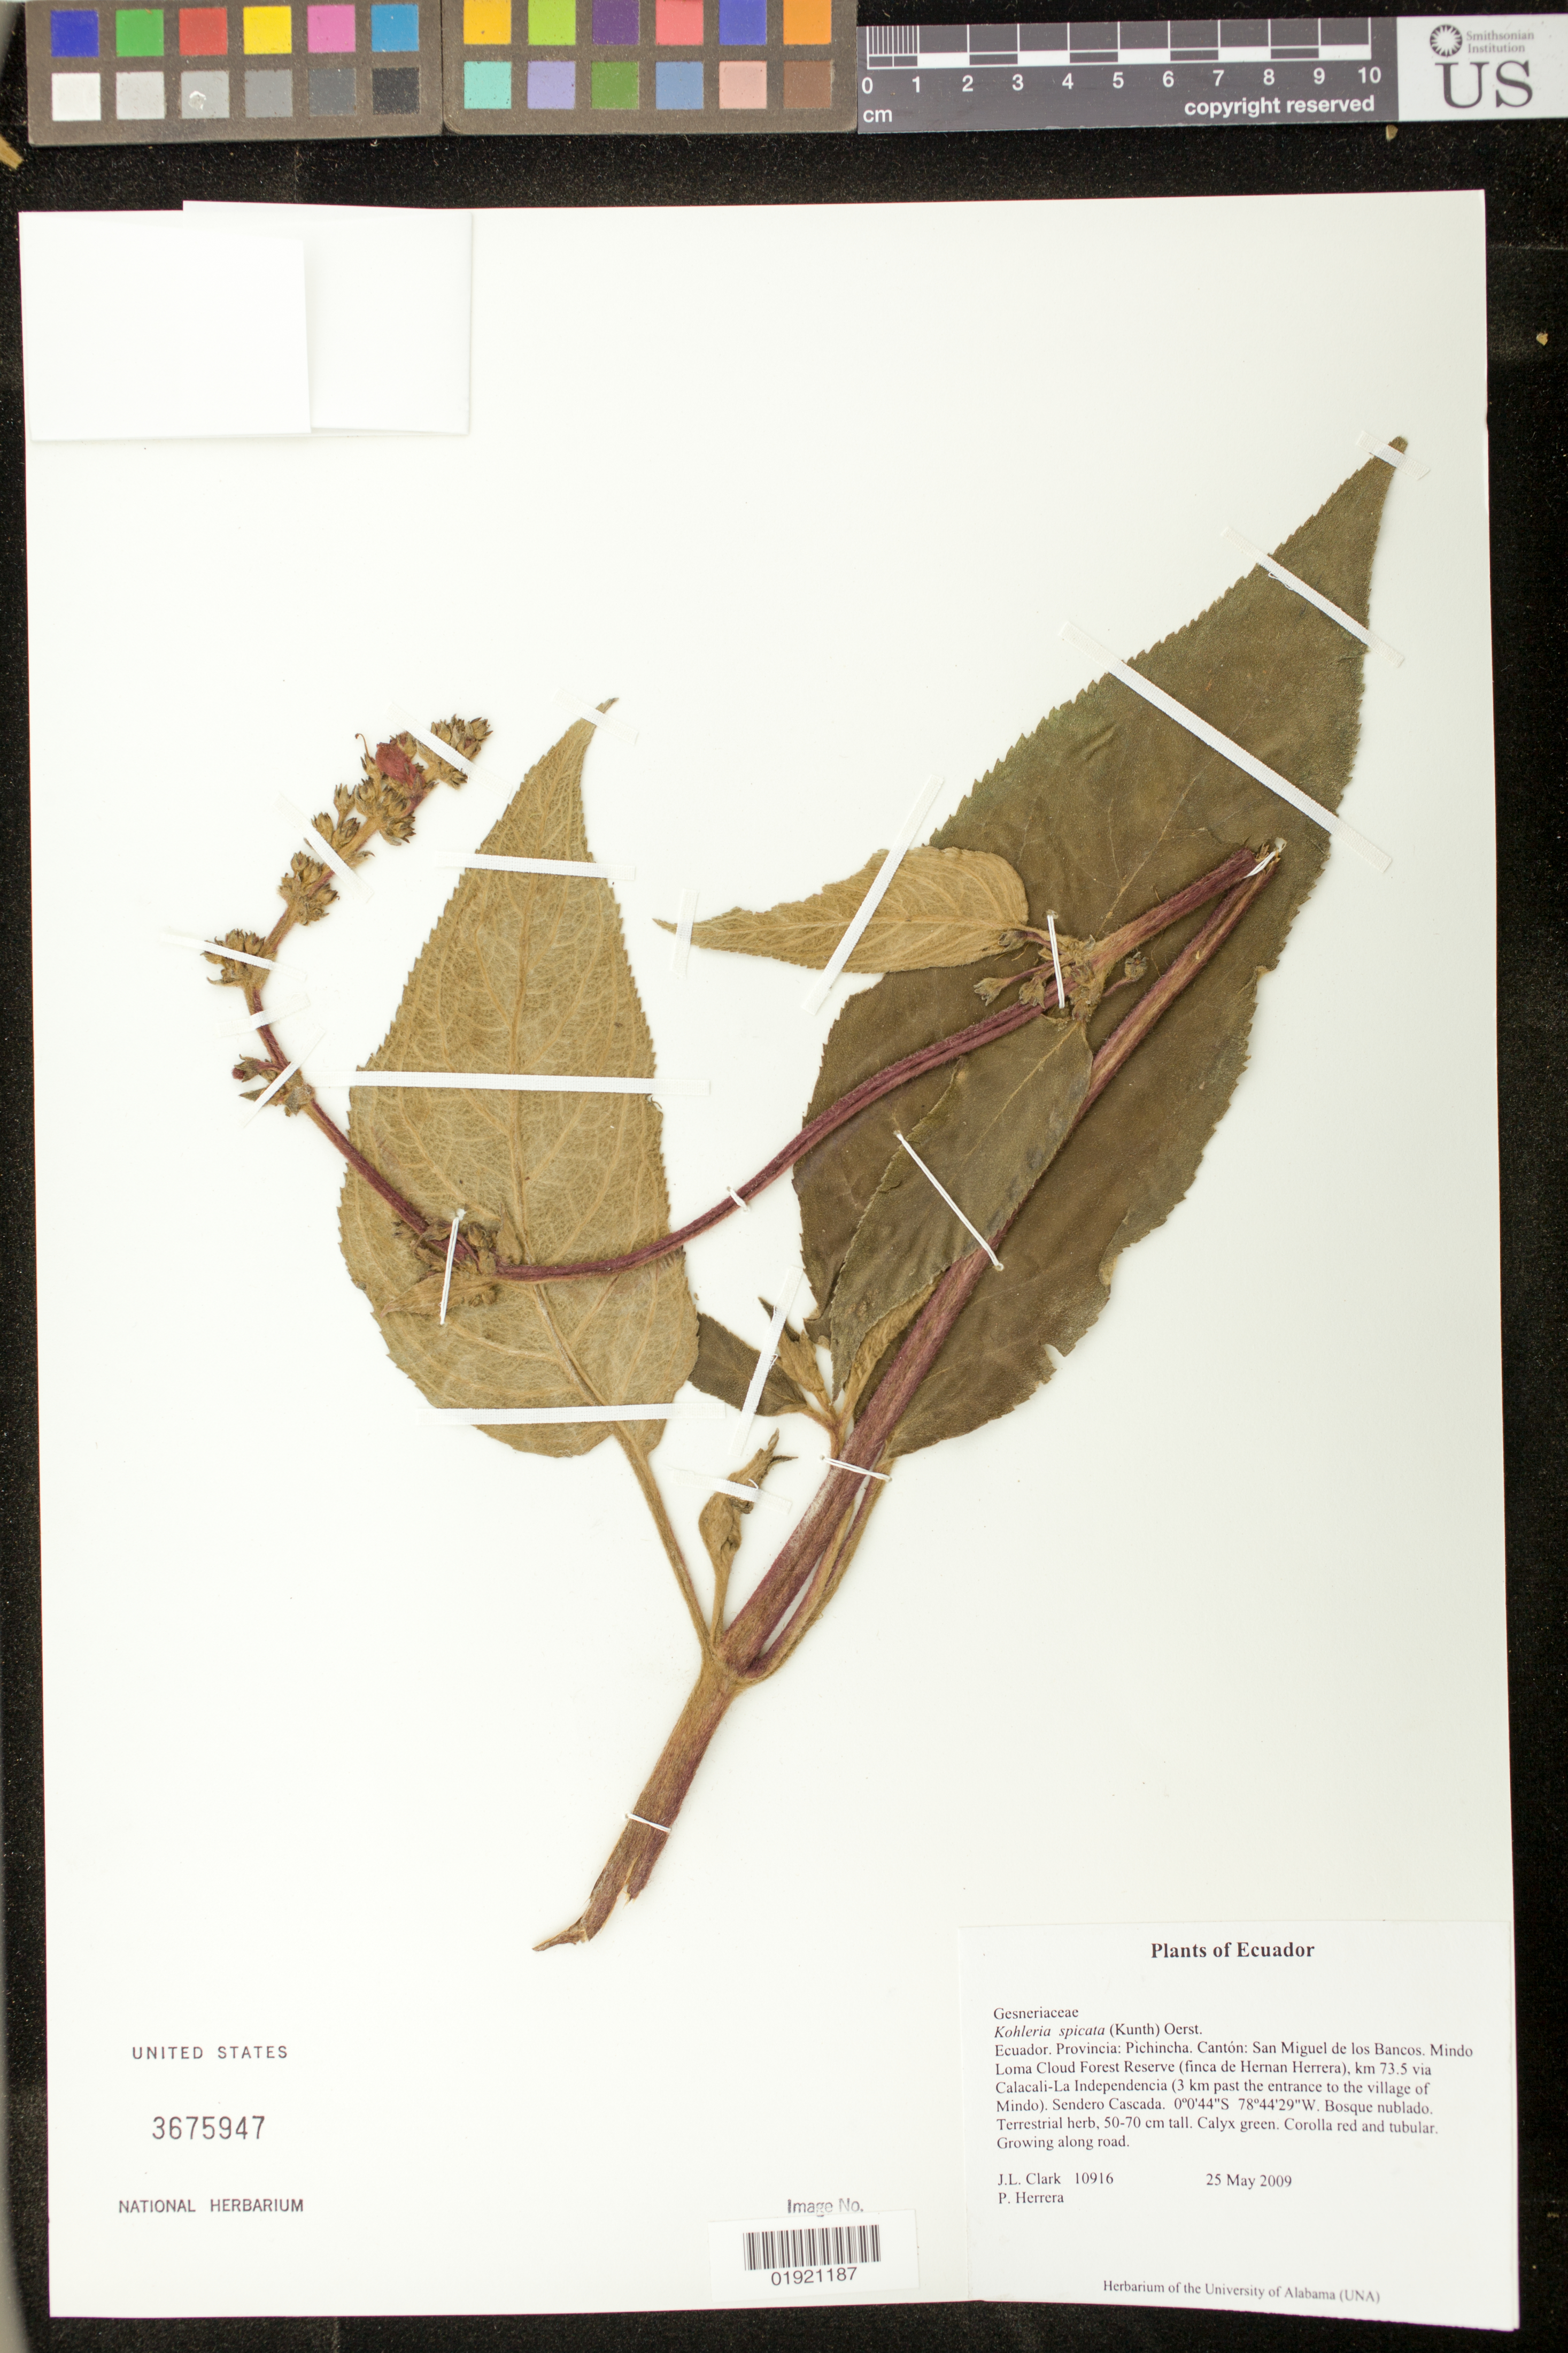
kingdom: Plantae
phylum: Tracheophyta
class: Magnoliopsida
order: Lamiales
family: Gesneriaceae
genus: Kohleria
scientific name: Kohleria spicata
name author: (Kunth) Oerst.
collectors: J. L. Clark & Herrera, P.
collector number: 10916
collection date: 2009-05-25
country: Ecuador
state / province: Pichincha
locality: Canton: San Miguel de los Bancos. Mindo Loma Cloud Forest Reserve (finca de Hernan Herrera), km 73.5 via Calacali-La Independencia (3 km past the entrance to the village of Mindo). Sendero Cascada.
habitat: Bosque nublado. Growing along road.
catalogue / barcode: US 3675947